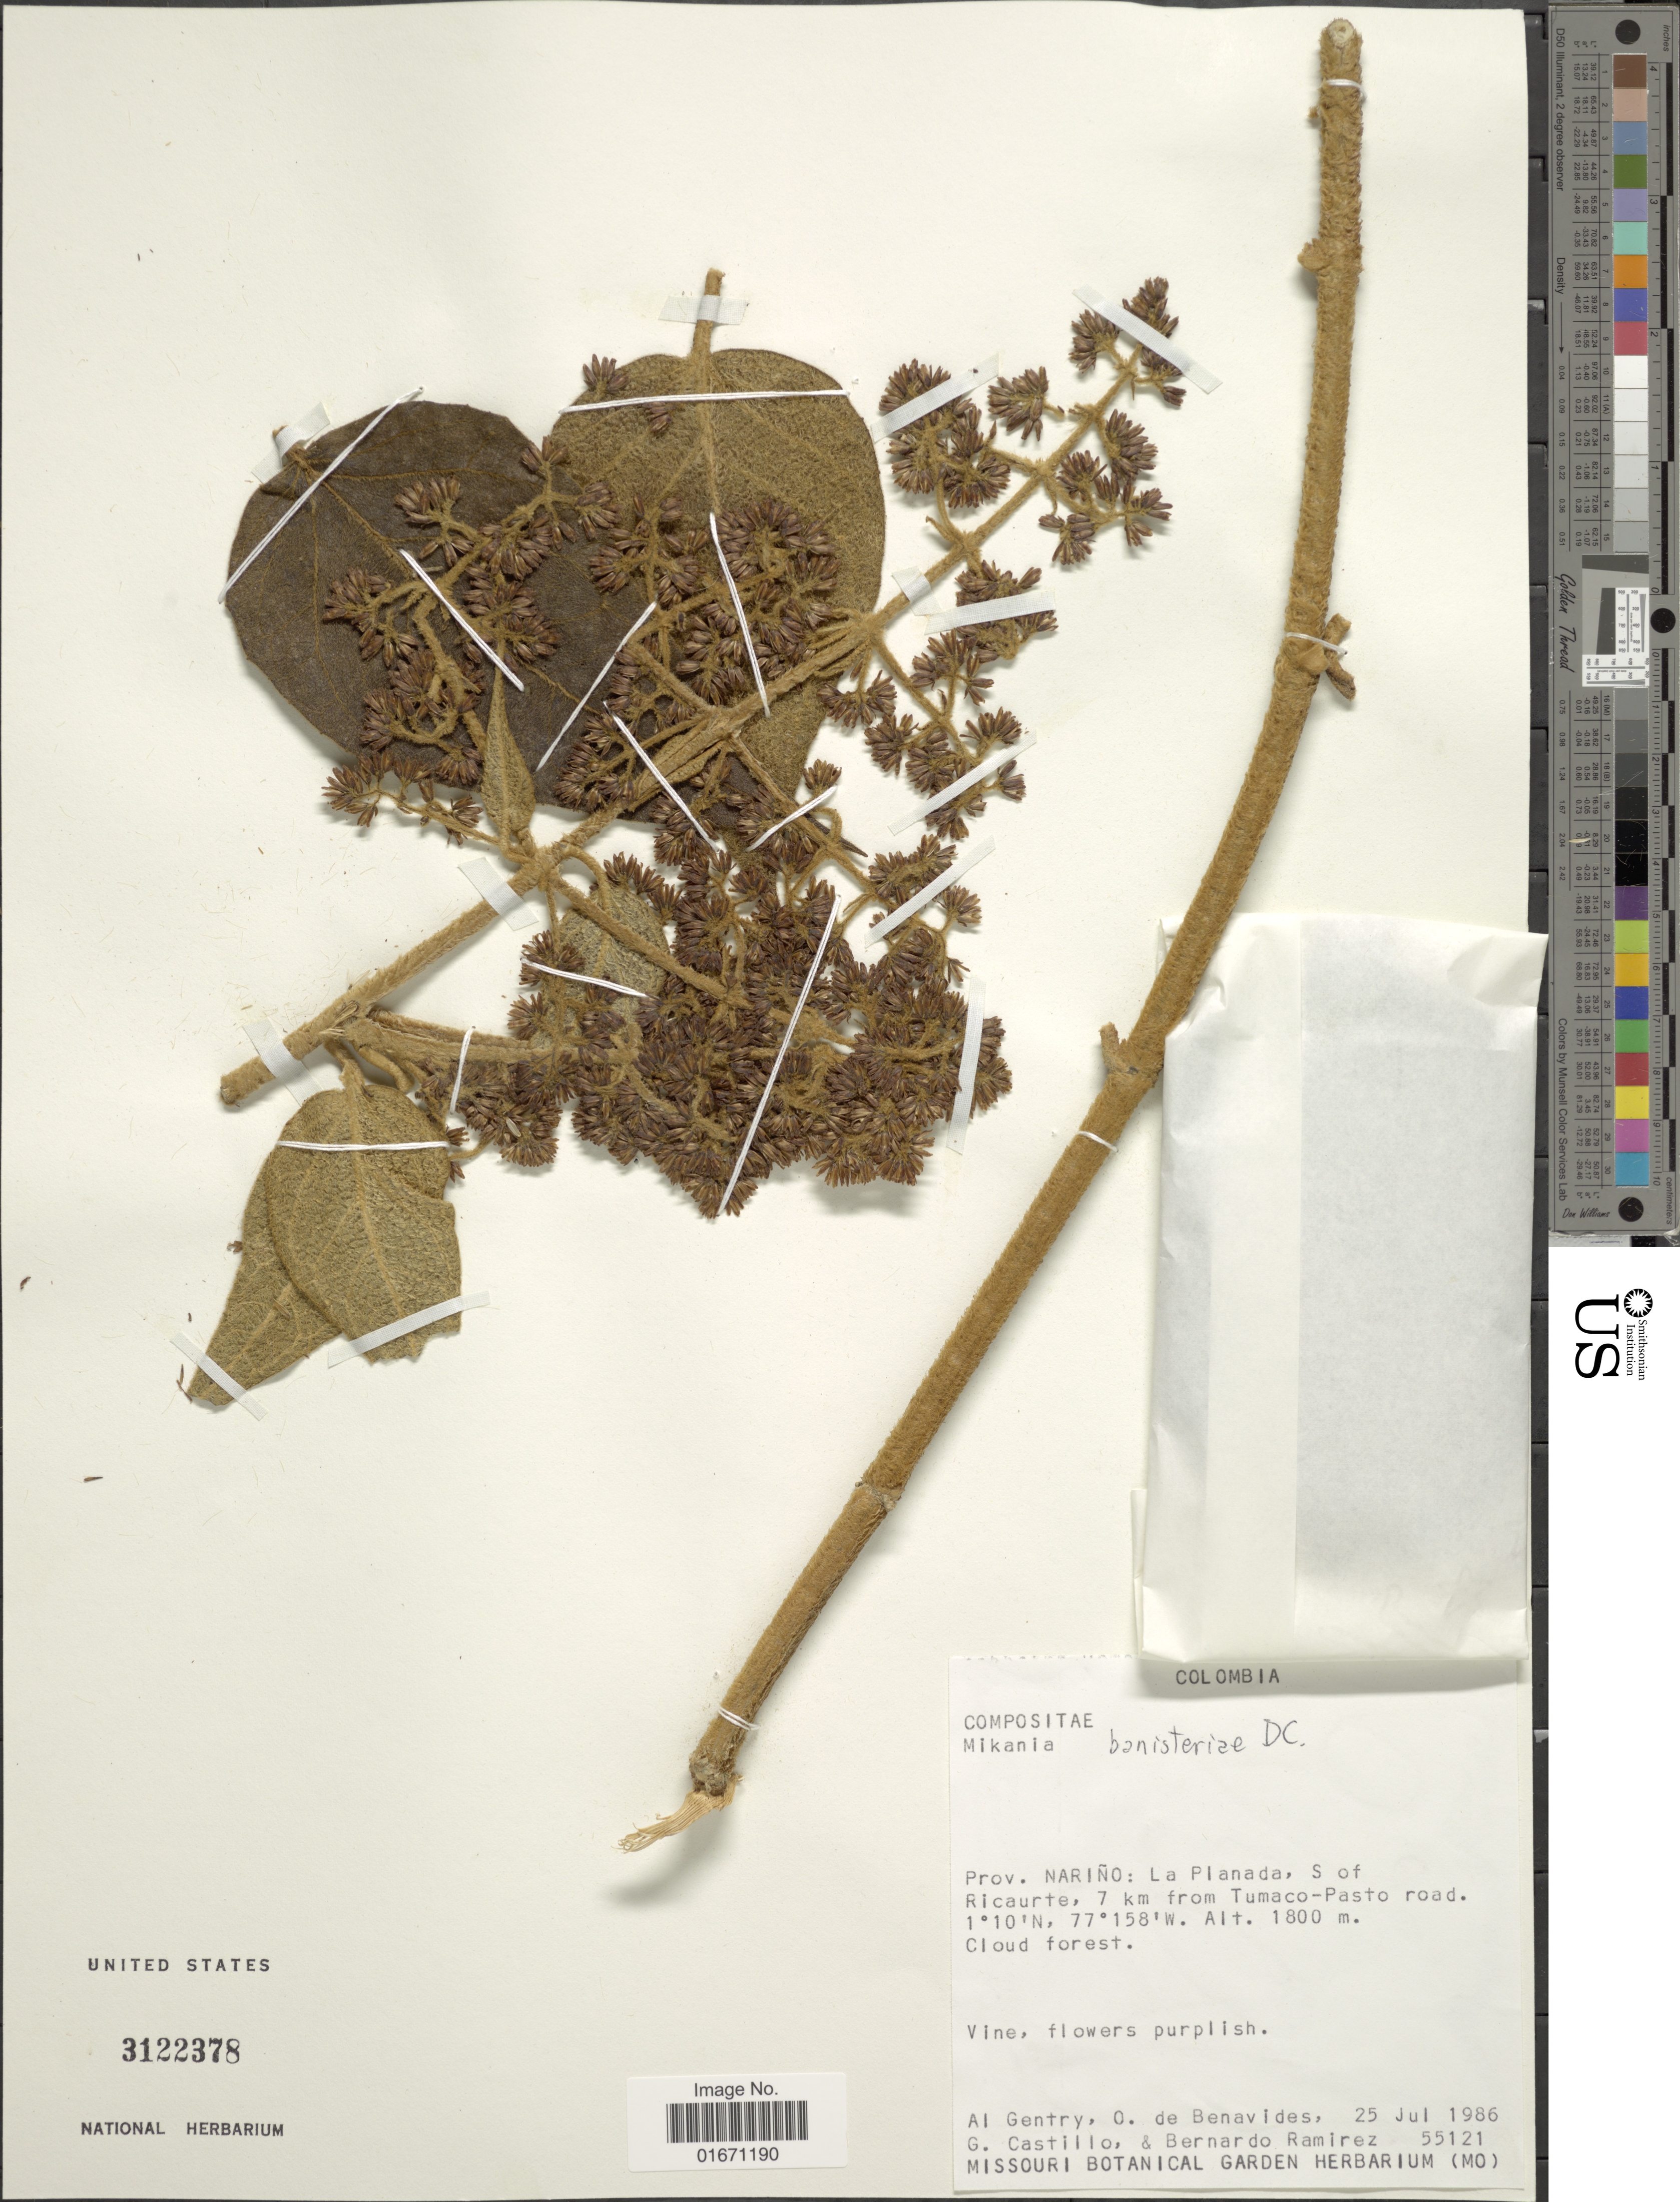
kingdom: Plantae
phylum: Tracheophyta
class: Magnoliopsida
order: Asterales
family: Asteraceae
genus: Mikania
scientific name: Mikania banisteriae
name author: DC.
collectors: A. H. Gentry, Olga S. de Benavides, G. Castillo & B. Ramírez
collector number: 55121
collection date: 1986-07-25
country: Colombia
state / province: Nariño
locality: La Planada, S of Ricaurte, 7 km from Tumaco-Pasto road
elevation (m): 1800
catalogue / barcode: US 3122378